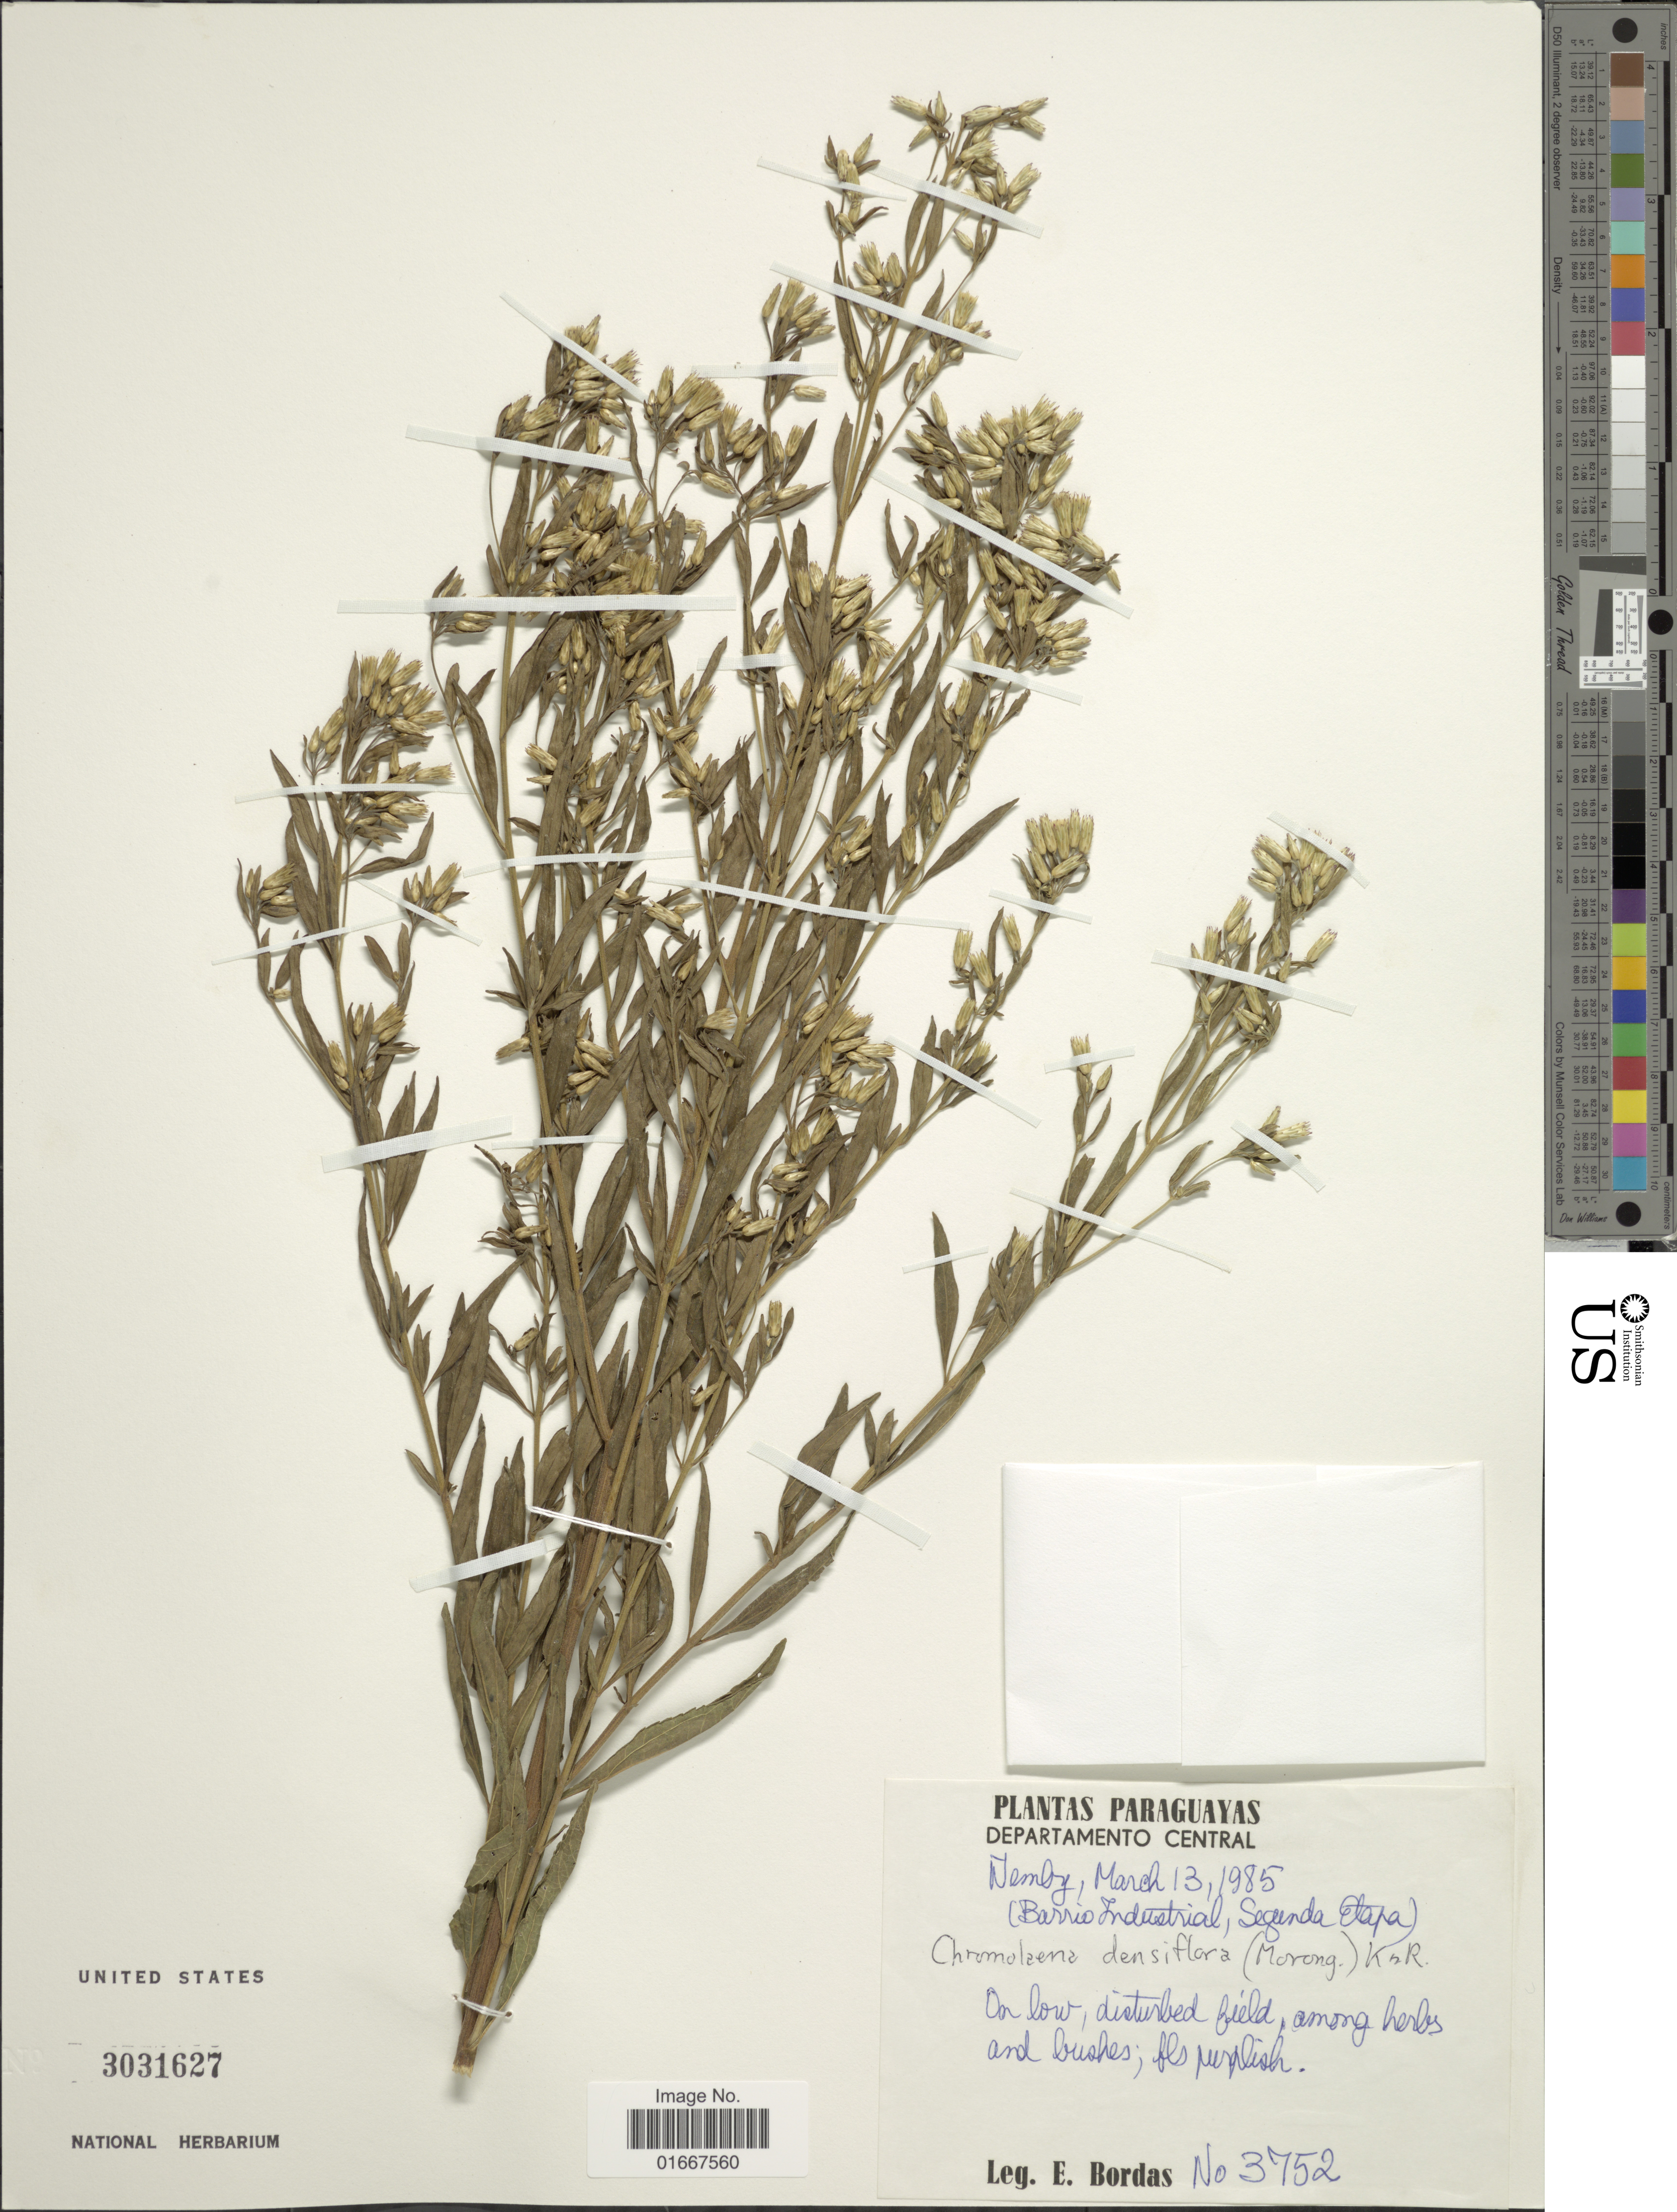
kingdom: Plantae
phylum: Tracheophyta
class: Magnoliopsida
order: Asterales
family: Asteraceae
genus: Chromolaena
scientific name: Chromolaena densiflorum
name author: (Morong) R.M. King & H. Rob.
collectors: E. Bordas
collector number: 3752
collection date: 1985-03-13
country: Paraguay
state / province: Central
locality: Nemby (Barrio Industrial, Secunda Etapa)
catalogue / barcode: US 3031627